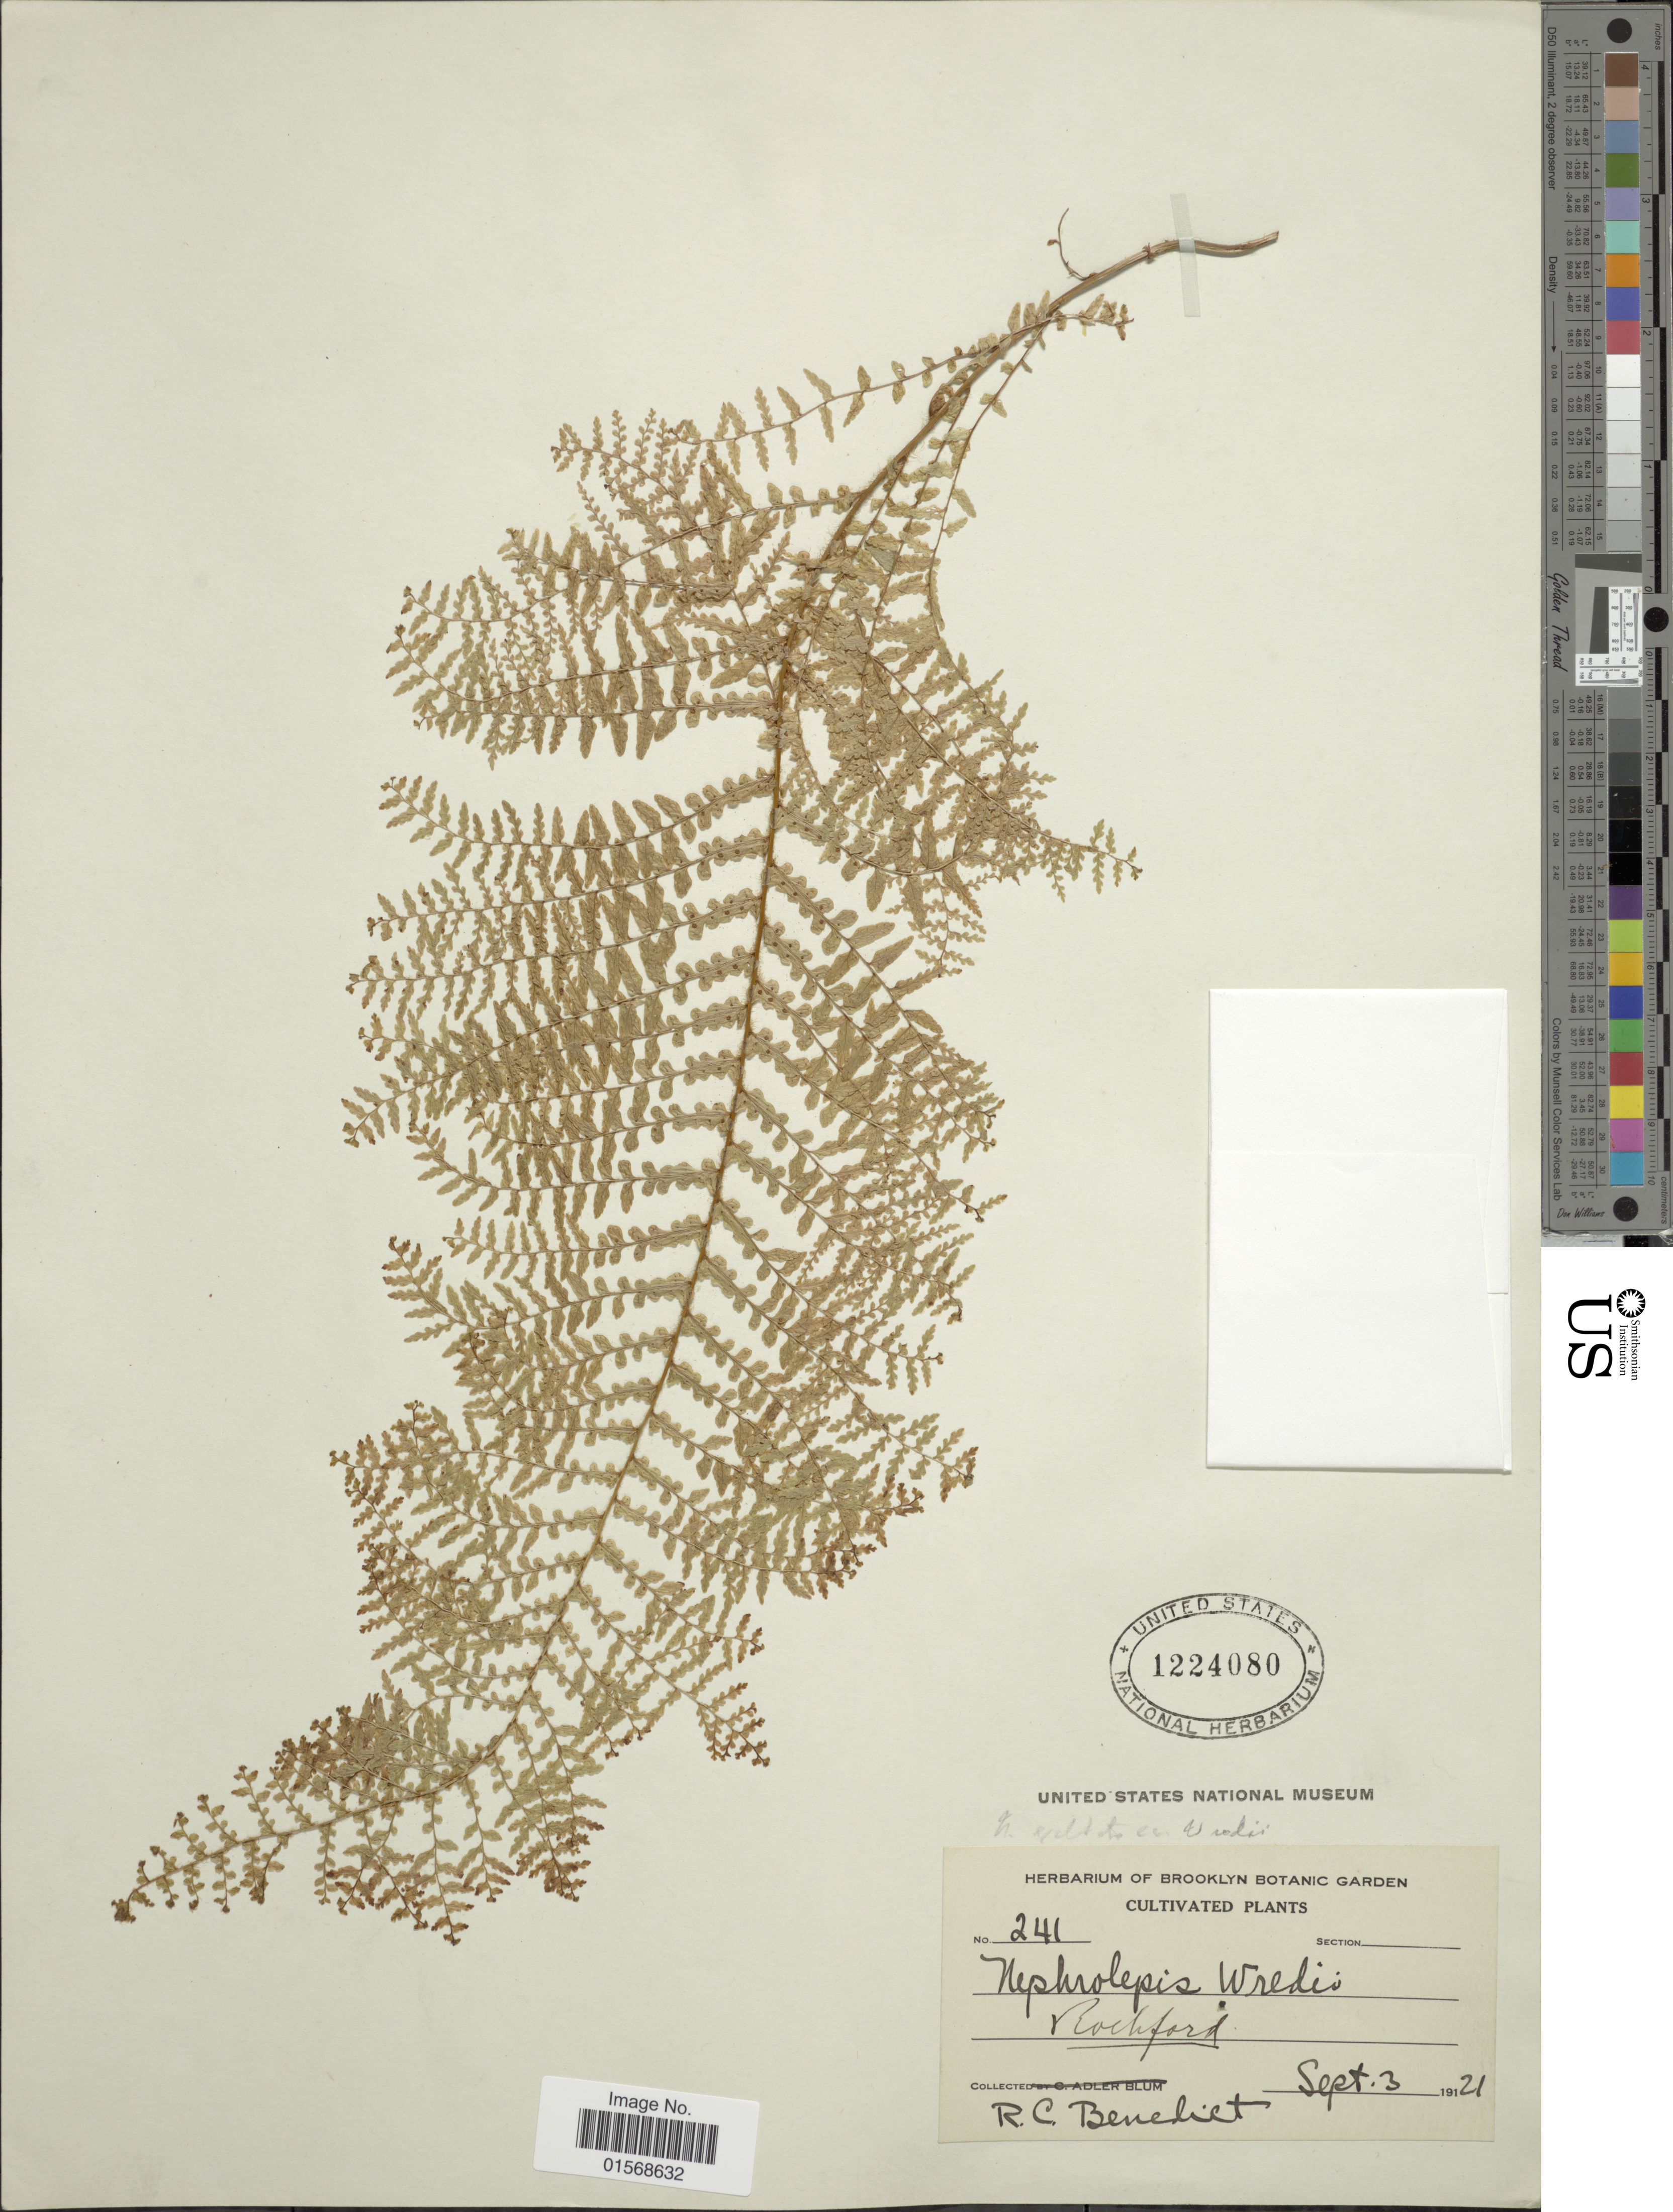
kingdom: Plantae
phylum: Tracheophyta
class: Polypodiopsida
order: Polypodiales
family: Nephrolepidaceae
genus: Nephrolepis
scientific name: Nephrolepis 'Wredei'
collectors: R. C. Benedict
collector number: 241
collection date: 1921-09-03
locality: Rockford.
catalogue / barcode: US 1224080